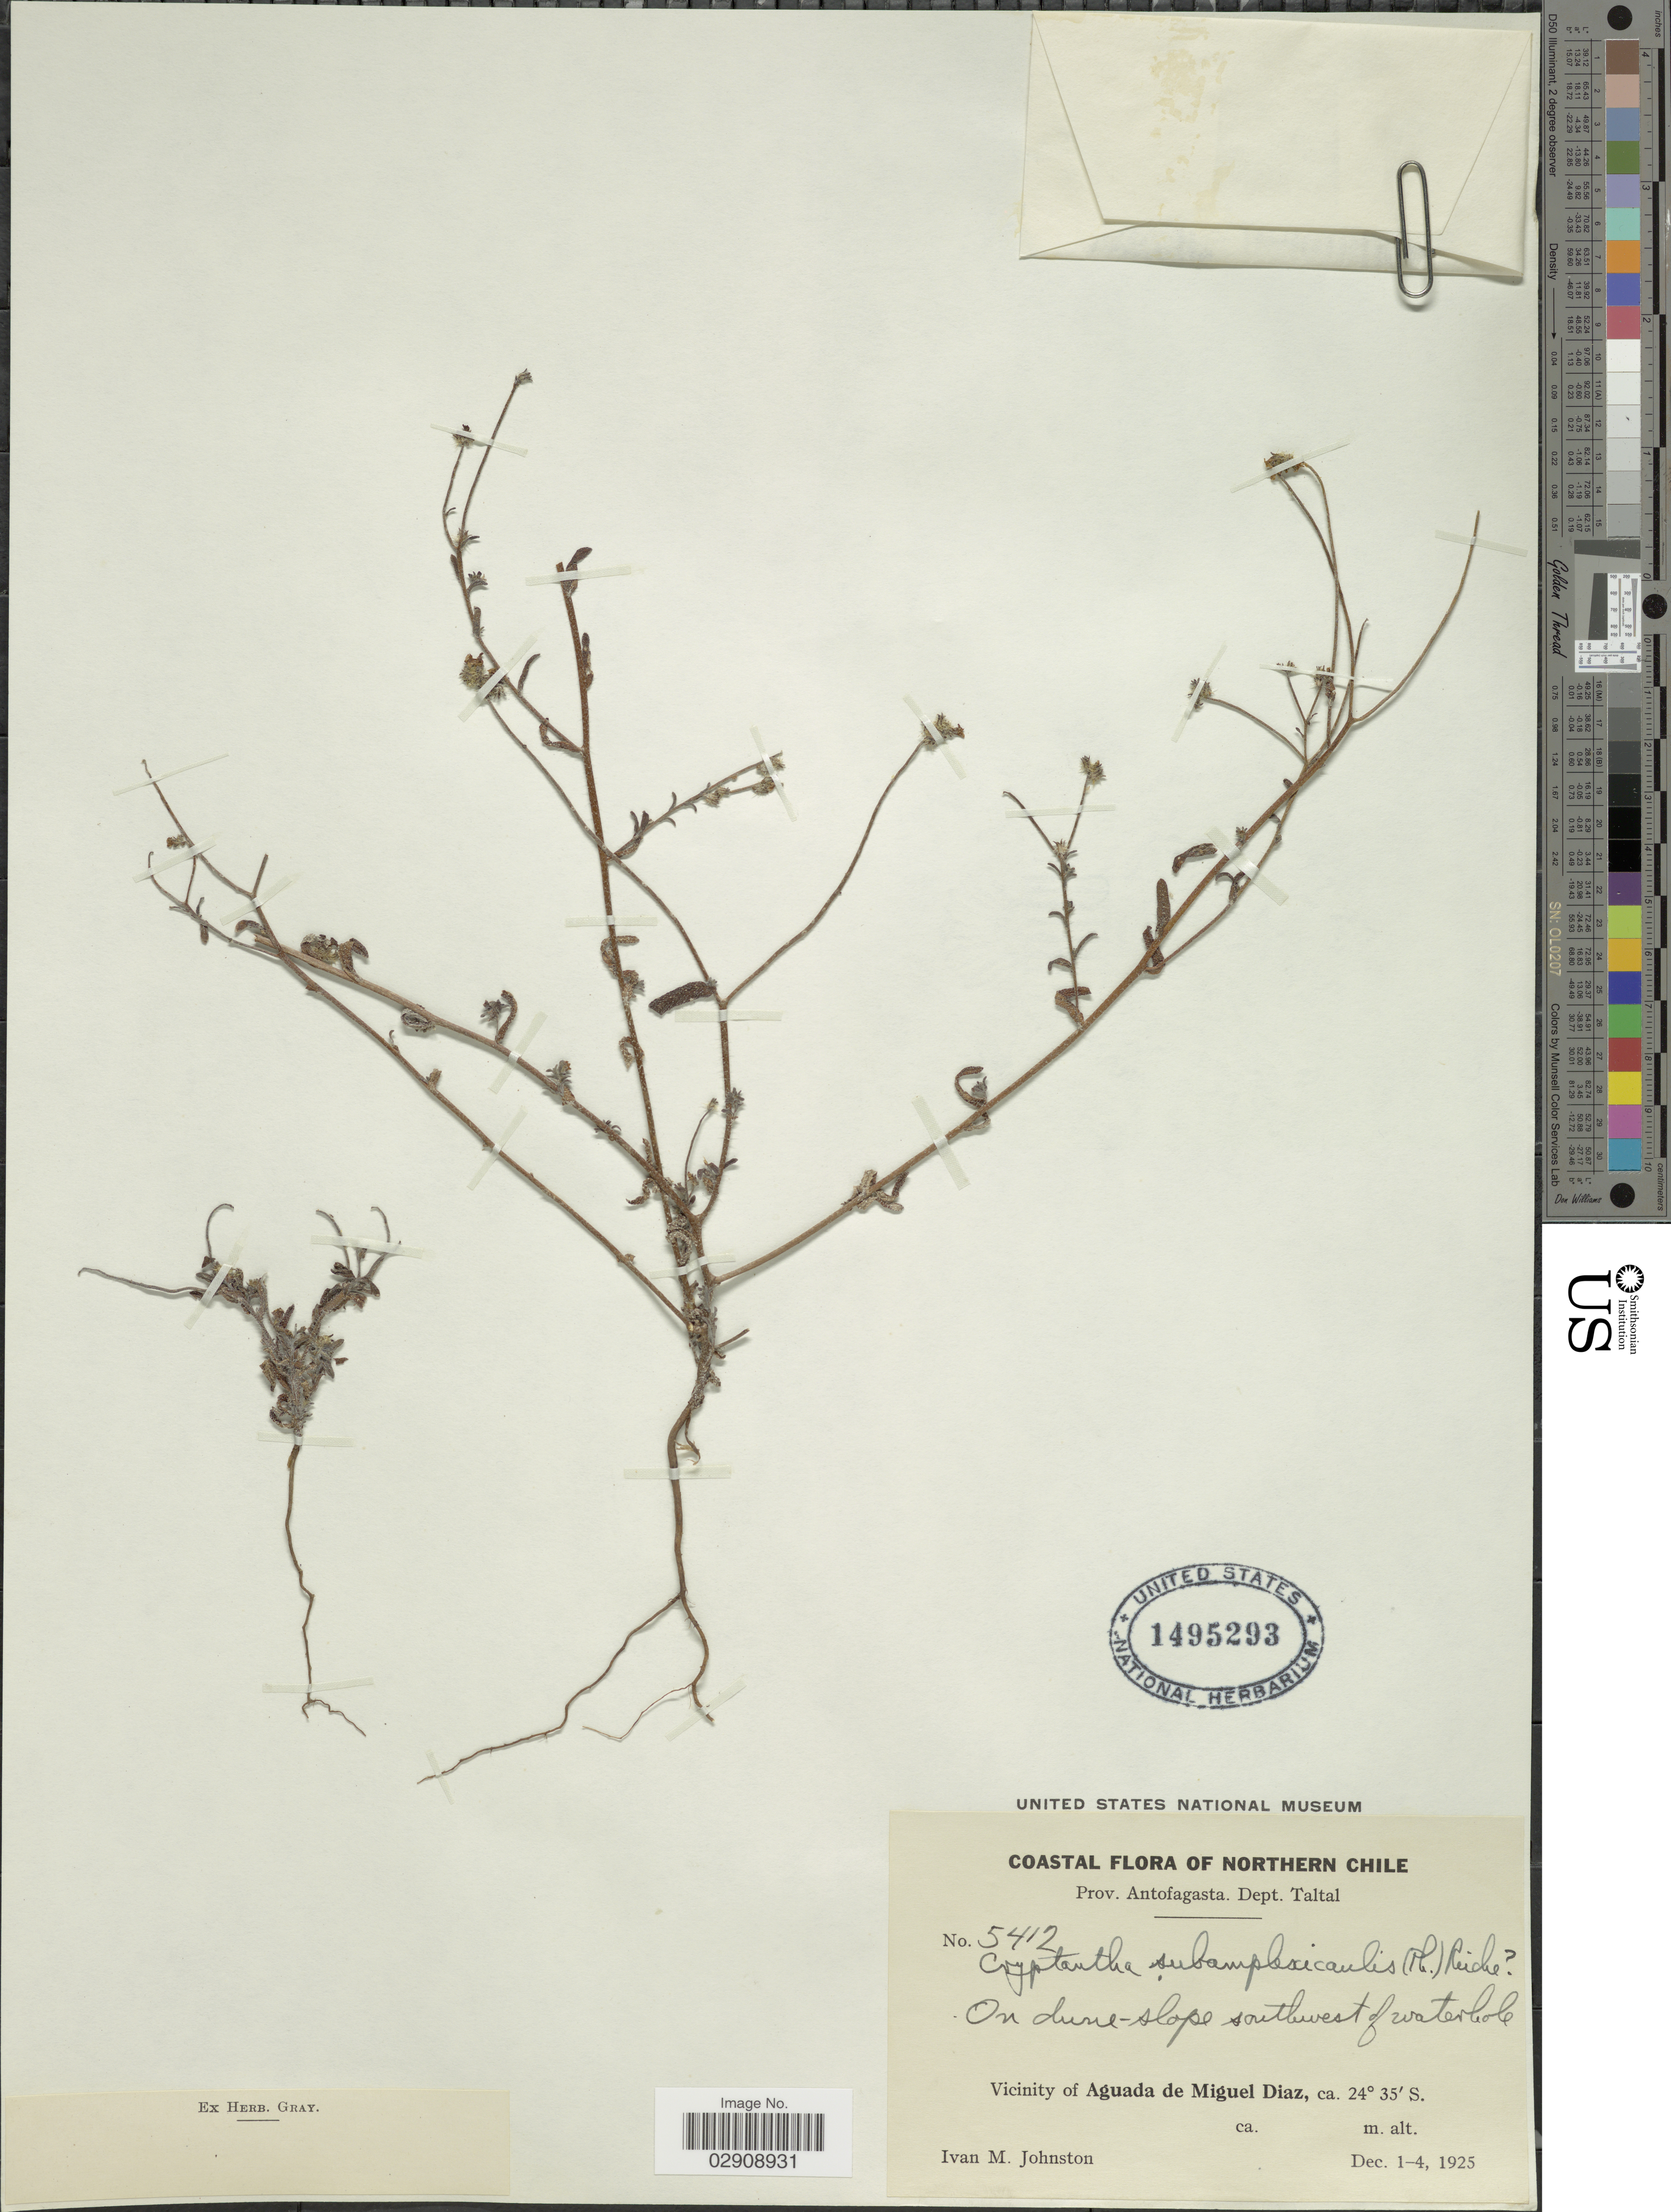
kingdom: Plantae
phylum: Tracheophyta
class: Magnoliopsida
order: Boraginales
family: Boraginaceae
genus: Cryptantha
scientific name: Cryptantha subamplexicaulis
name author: (Phil.) Reiche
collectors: I.M. Johnston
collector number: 5412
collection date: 1925-12-01/1925-12-04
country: Chile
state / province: Antofagasta (II)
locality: One dune-slope southwest of waterhole. Vicinity of Aguada de Miguel Diaz. Prov. Antofagasta. Dept. Taltal. Northern Chile.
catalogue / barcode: US 1495293